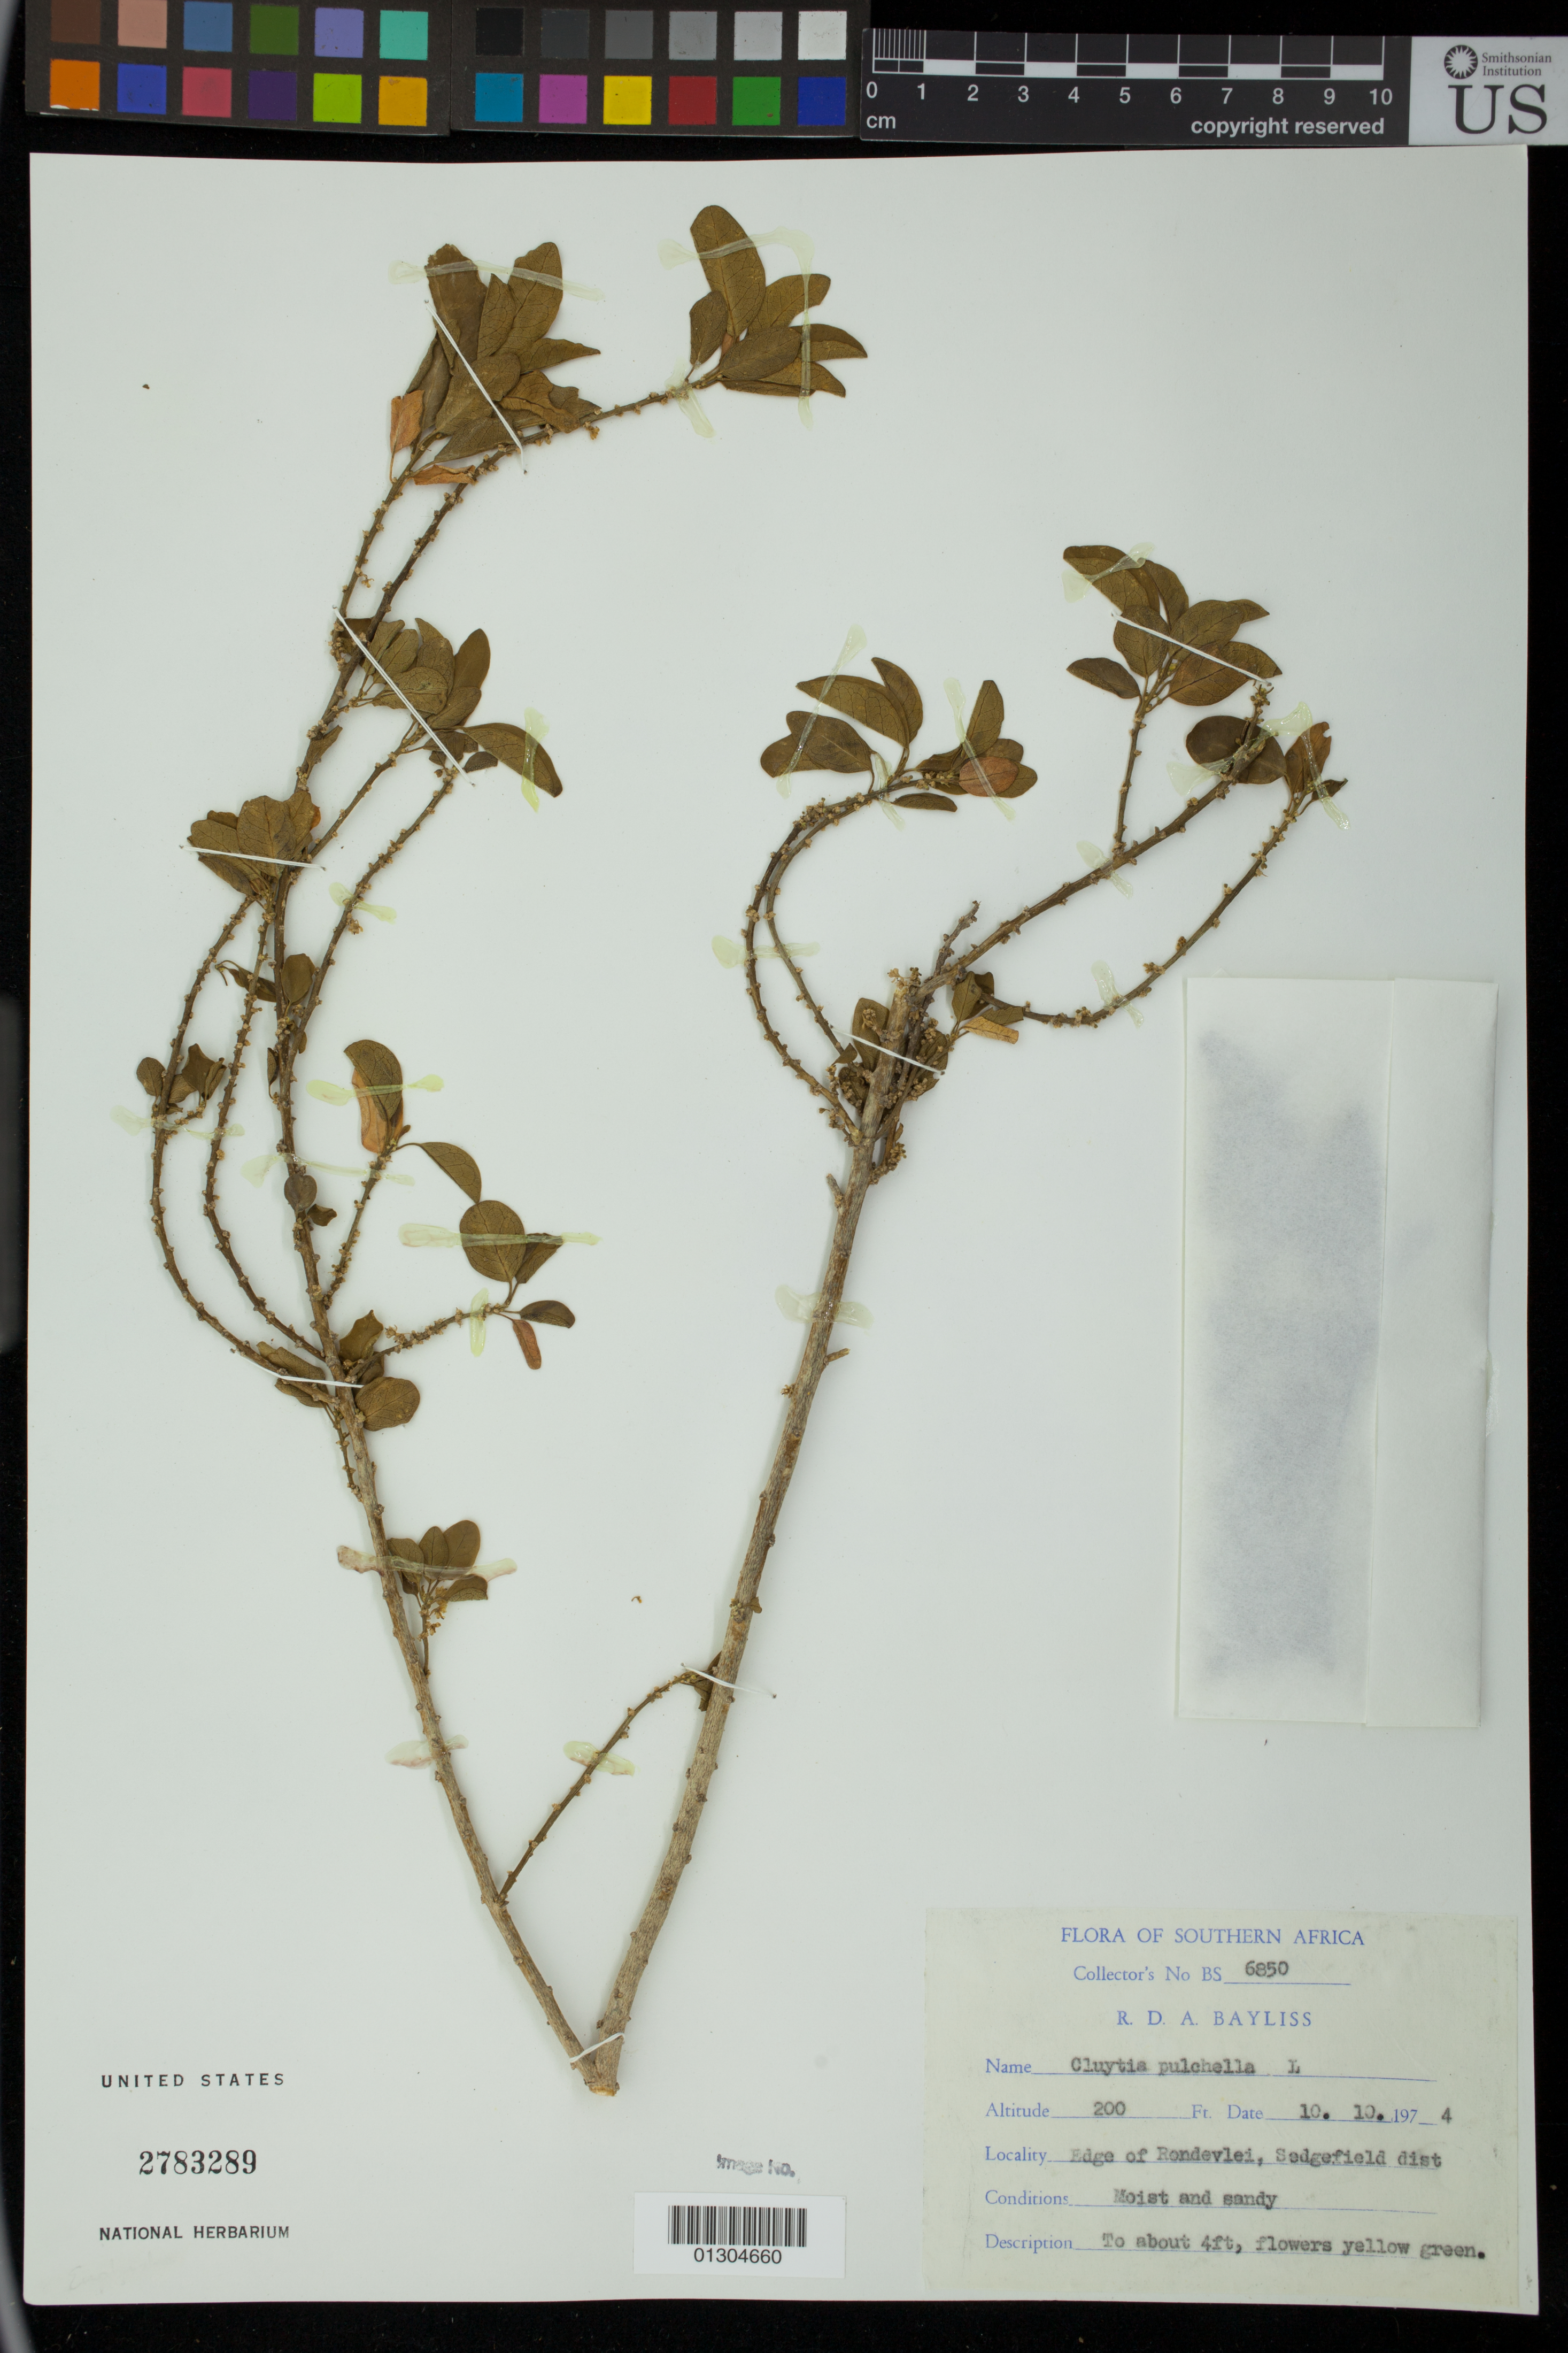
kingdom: Plantae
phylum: Tracheophyta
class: Magnoliopsida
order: Malpighiales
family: Peraceae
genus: Clutia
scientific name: Clutia pulchella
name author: L.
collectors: R. D. Bayliss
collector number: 6850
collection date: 1974-10-10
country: South Africa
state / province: Western Cape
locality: Edge of Rondevlei, Sedgefield dist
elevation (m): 61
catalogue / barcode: US 2783289